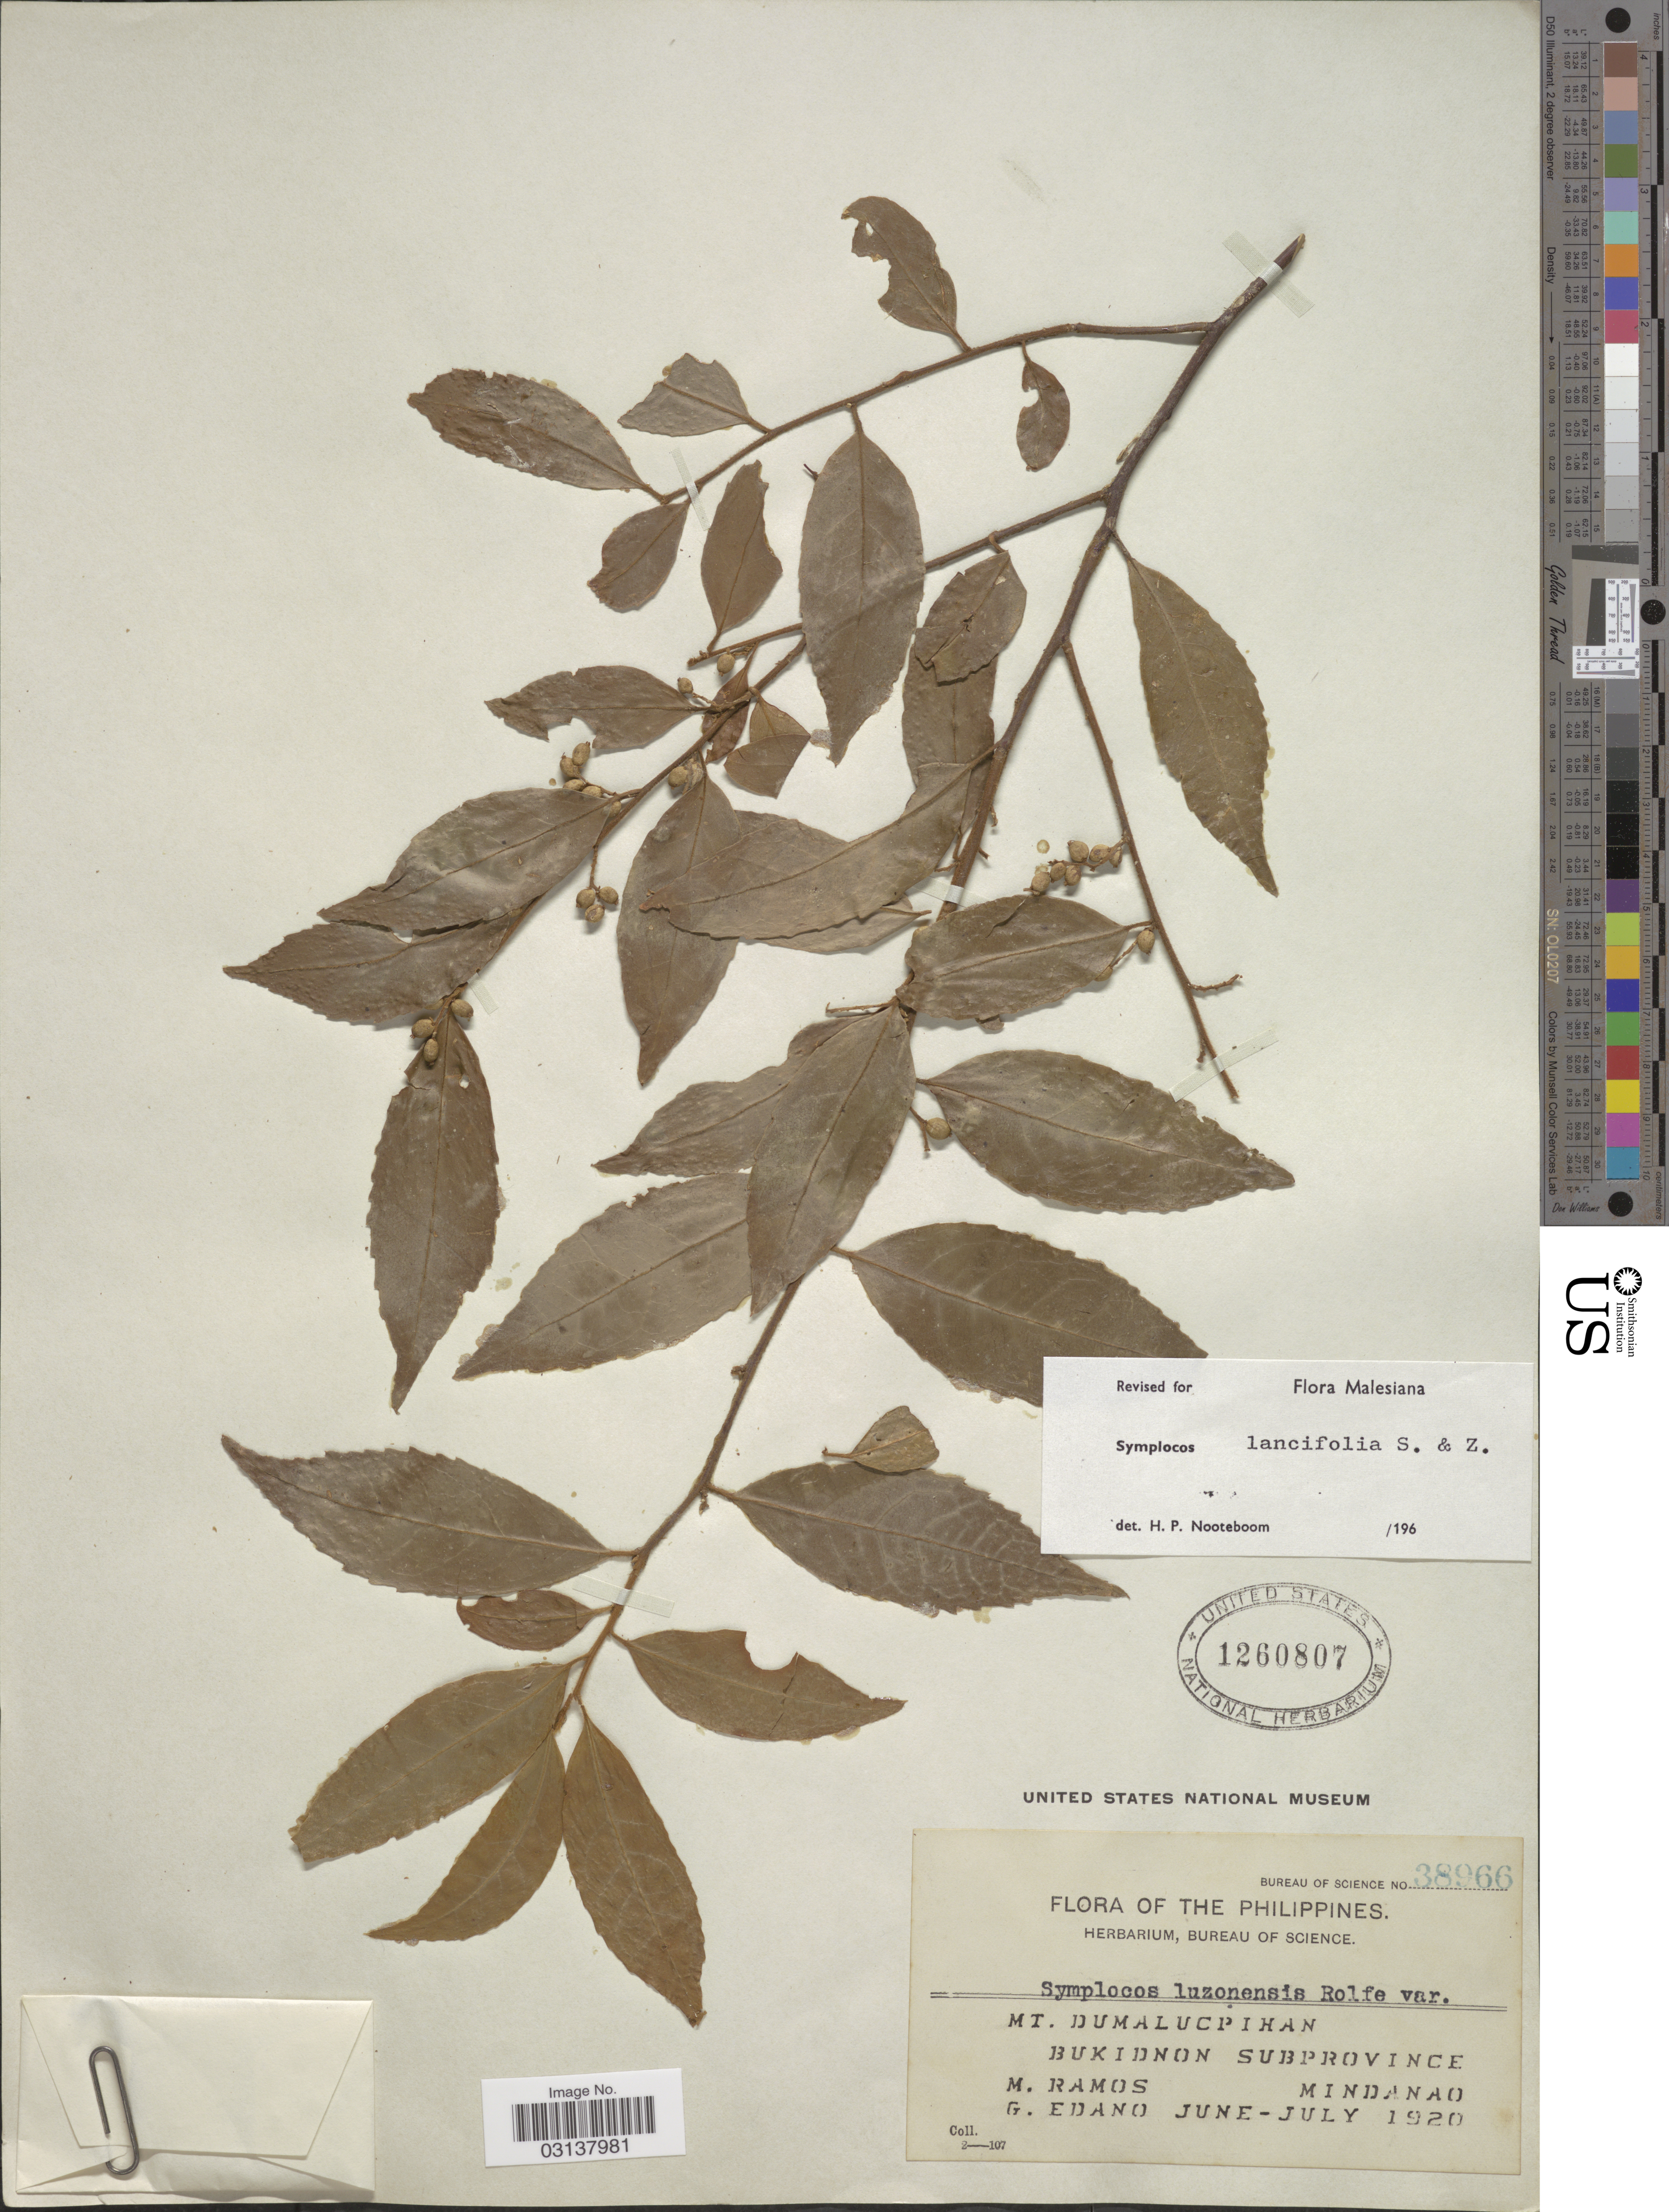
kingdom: Plantae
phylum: Tracheophyta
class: Magnoliopsida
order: Ericales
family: Symplocaceae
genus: Symplocos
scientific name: Symplocos lancifolia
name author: Siebert & Zucc.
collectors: M. Ramos & G. Edaño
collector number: Bureau of Science 38966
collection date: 1920-06/1920-07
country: Philippines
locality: The Philippines. Mt. Dumalucpihan. Bukidnon Subprovince Mindanao.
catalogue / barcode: US 1260807